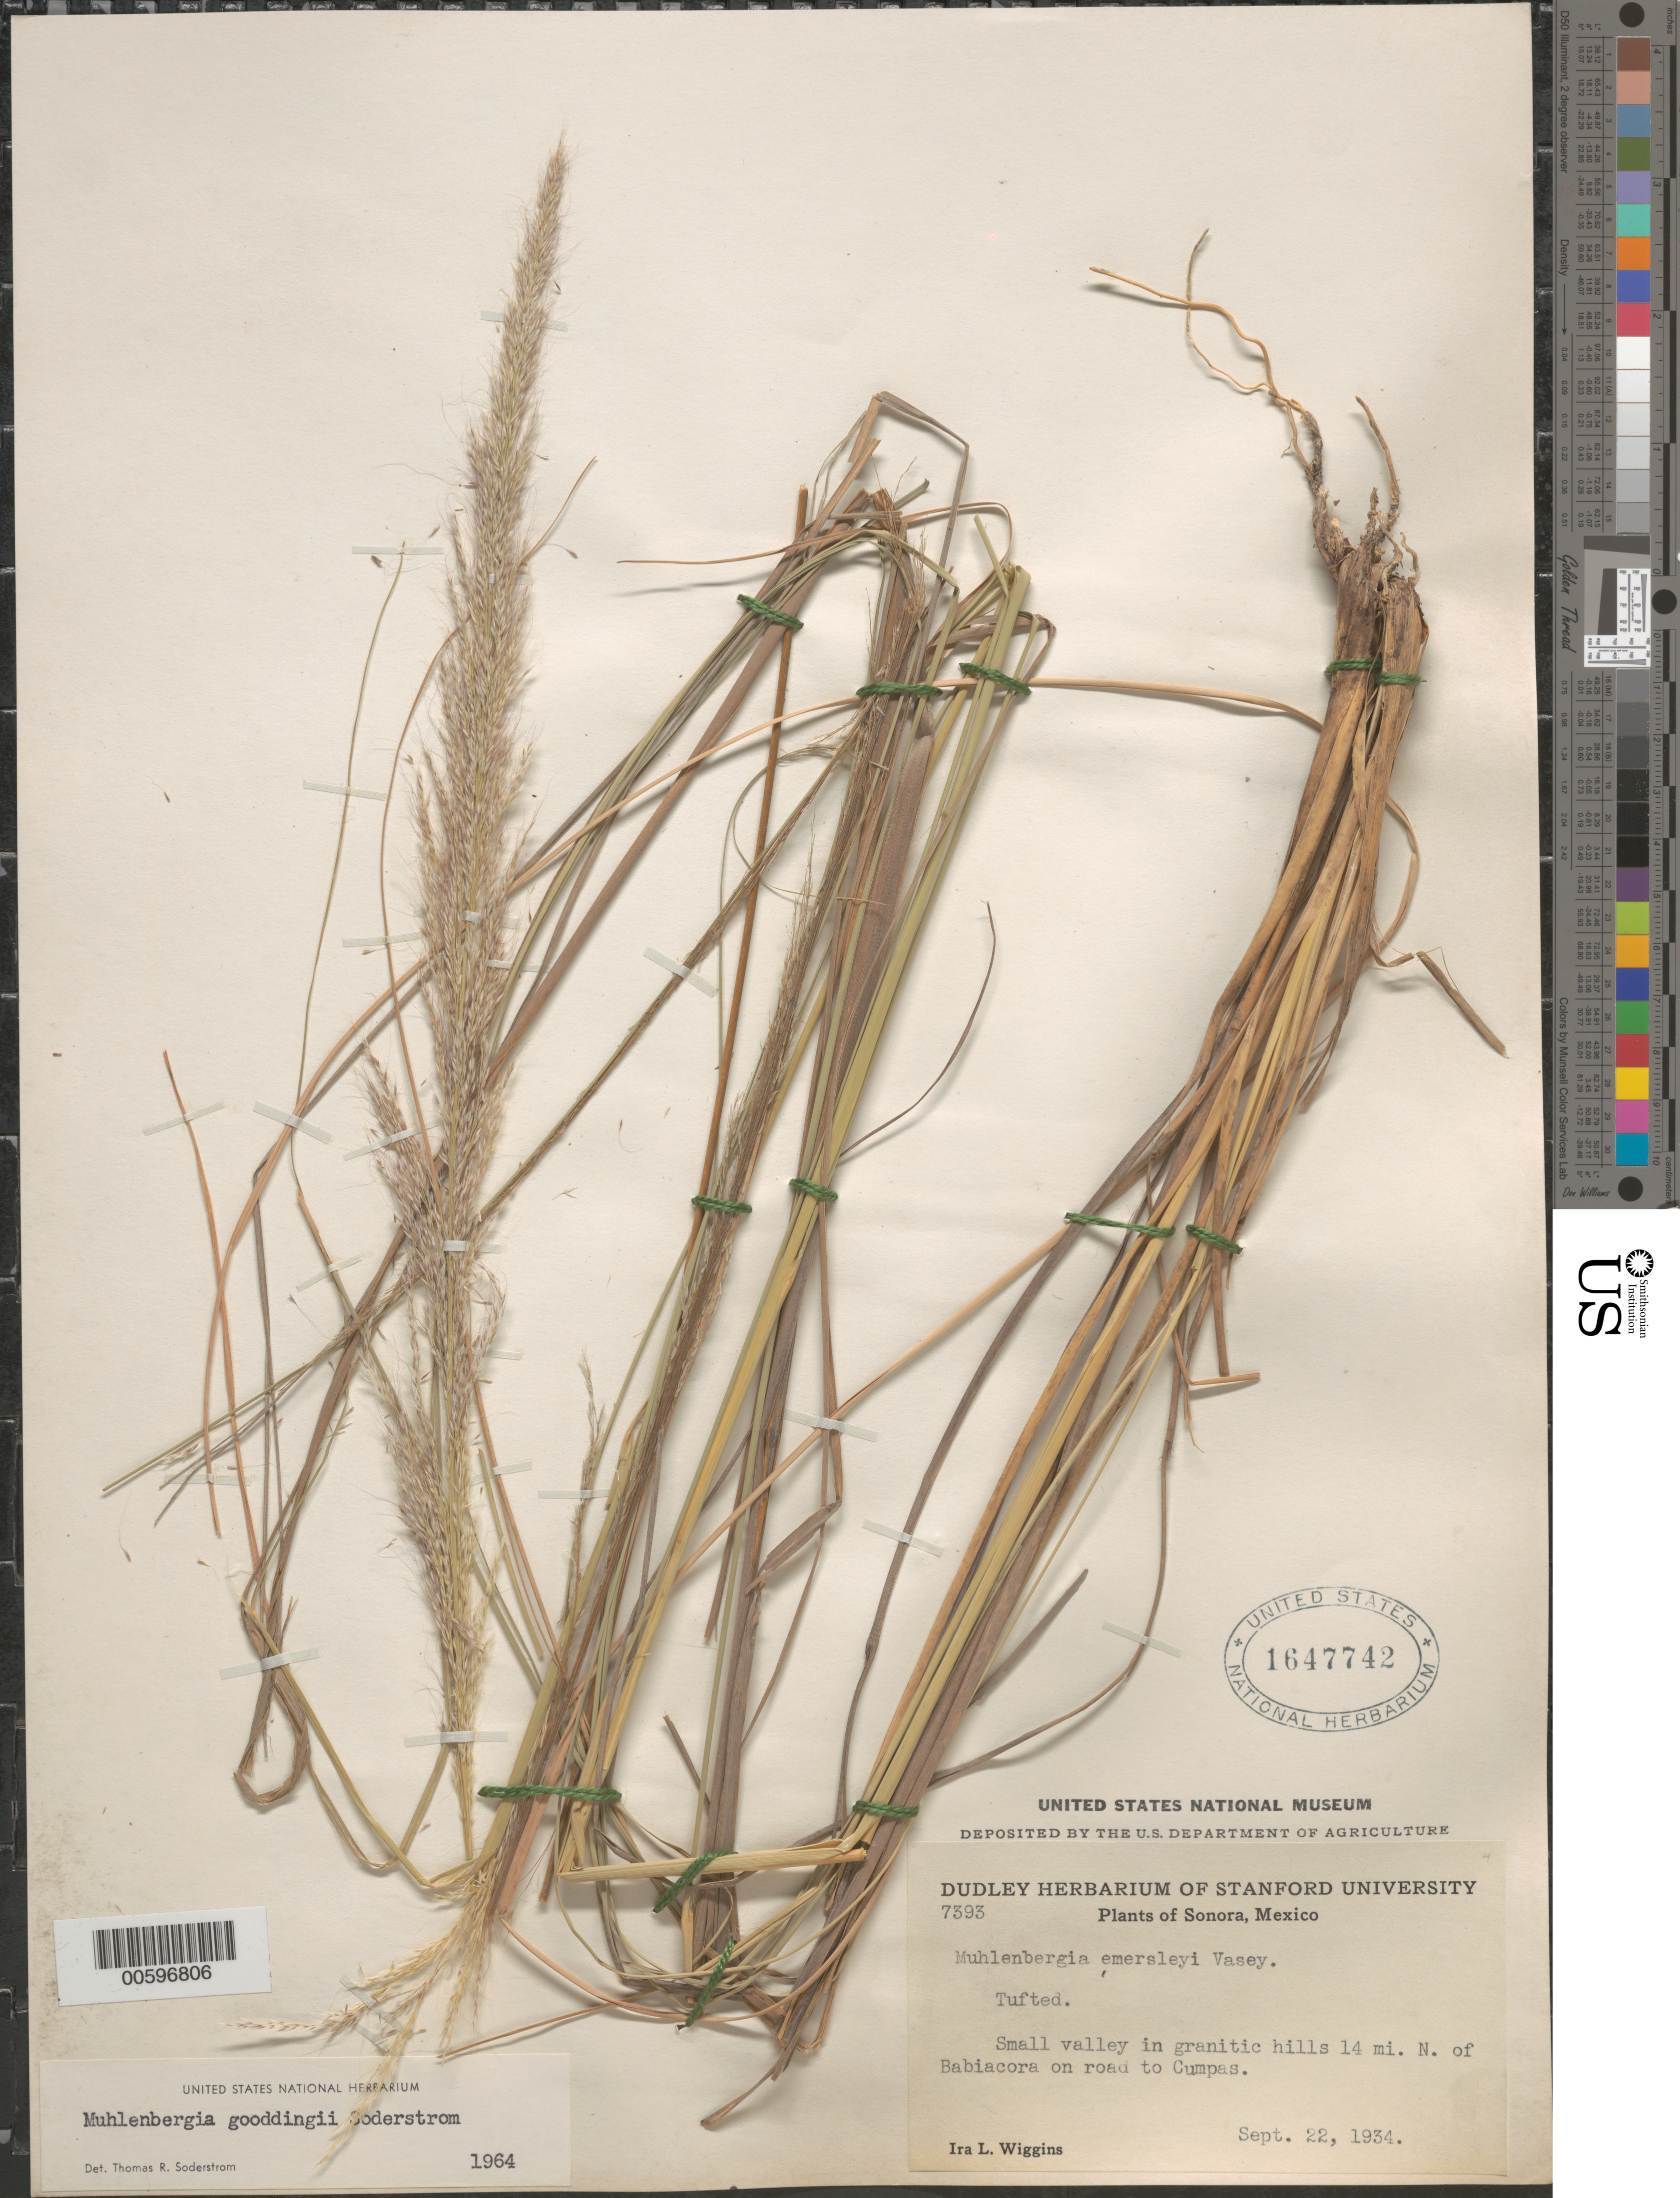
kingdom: Plantae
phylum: Tracheophyta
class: Liliopsida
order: Poales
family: Poaceae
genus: Muhlenbergia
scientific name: Muhlenbergia gooddingii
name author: Soderstr.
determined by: Soderstrom, T. R.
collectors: I. L. Wiggins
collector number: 7393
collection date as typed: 22 Sep 1934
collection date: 1934-09-22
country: Mexico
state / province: Sonora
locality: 14 mi N of Babiacora on road to Cumpas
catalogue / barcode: US 1647742